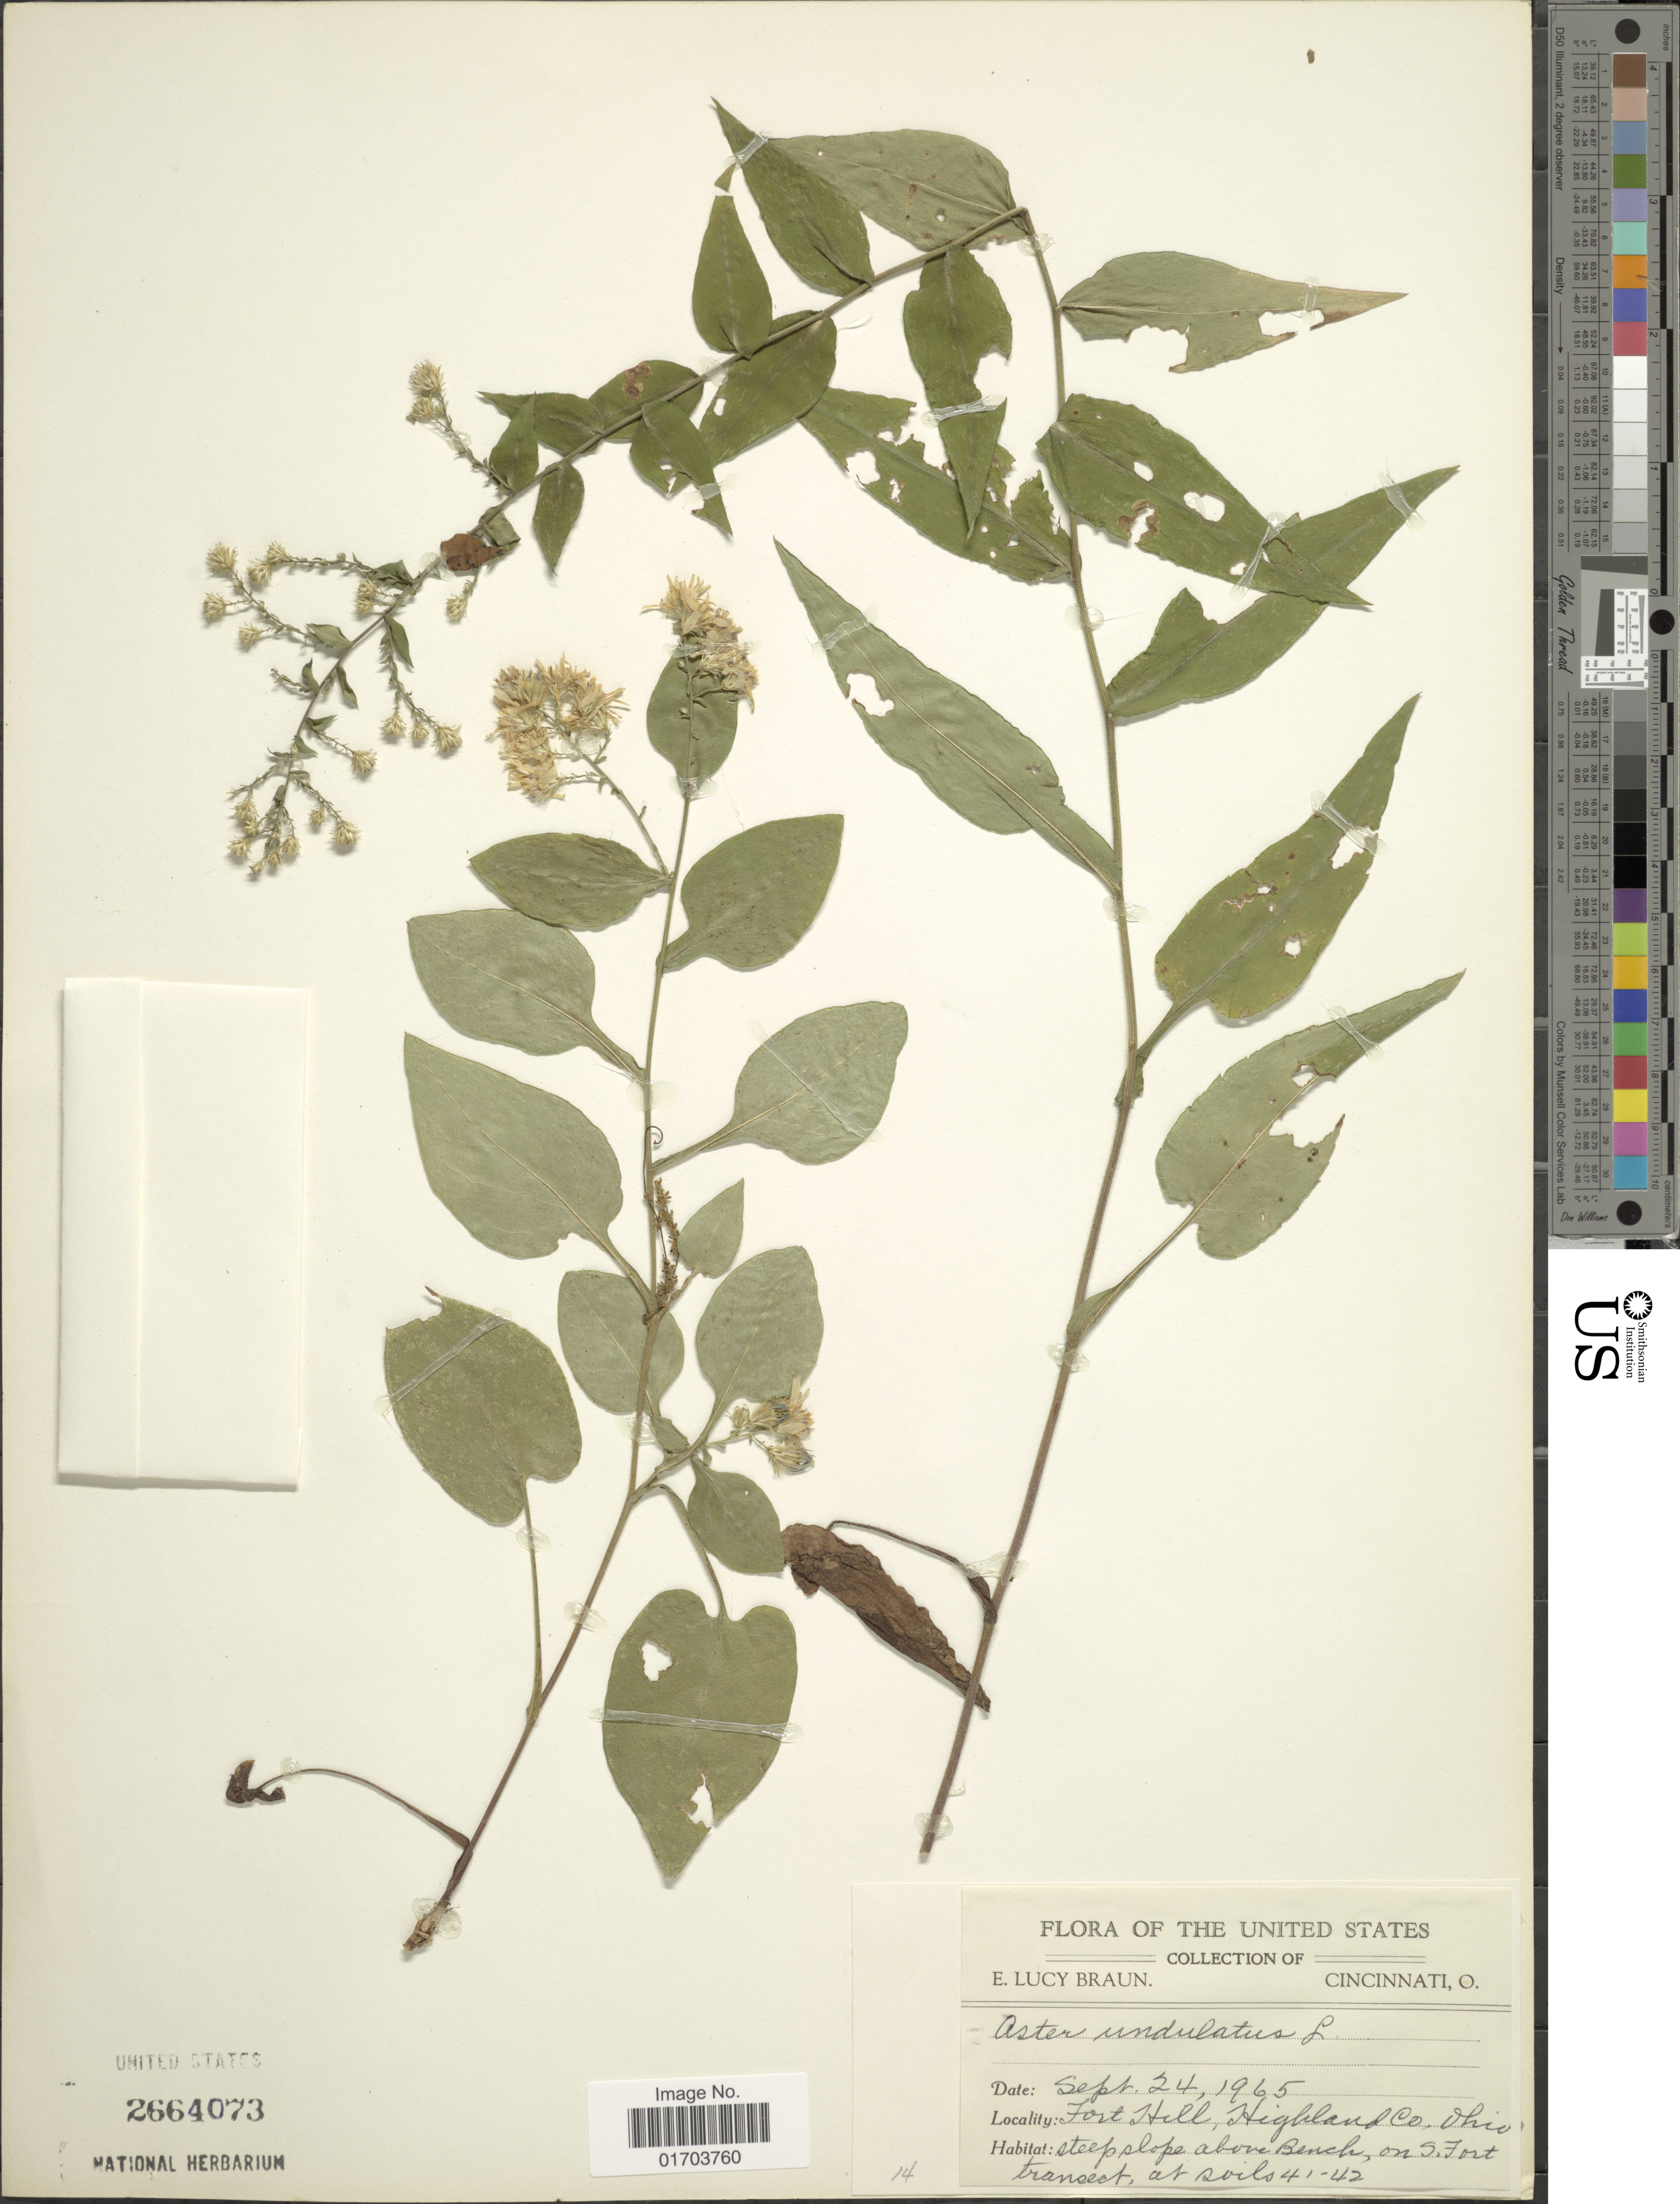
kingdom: Plantae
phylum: Tracheophyta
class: Magnoliopsida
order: Asterales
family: Asteraceae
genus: Symphyotrichum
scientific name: Symphyotrichum undulatum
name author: (L.) G.L. Nesom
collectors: E. L. Braun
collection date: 1965-09-24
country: United States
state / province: Ohio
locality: Fort Hill, Highlands Co., steep slope above Bench, on S. Fort transect, at soils 41-42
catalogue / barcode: US 2664073